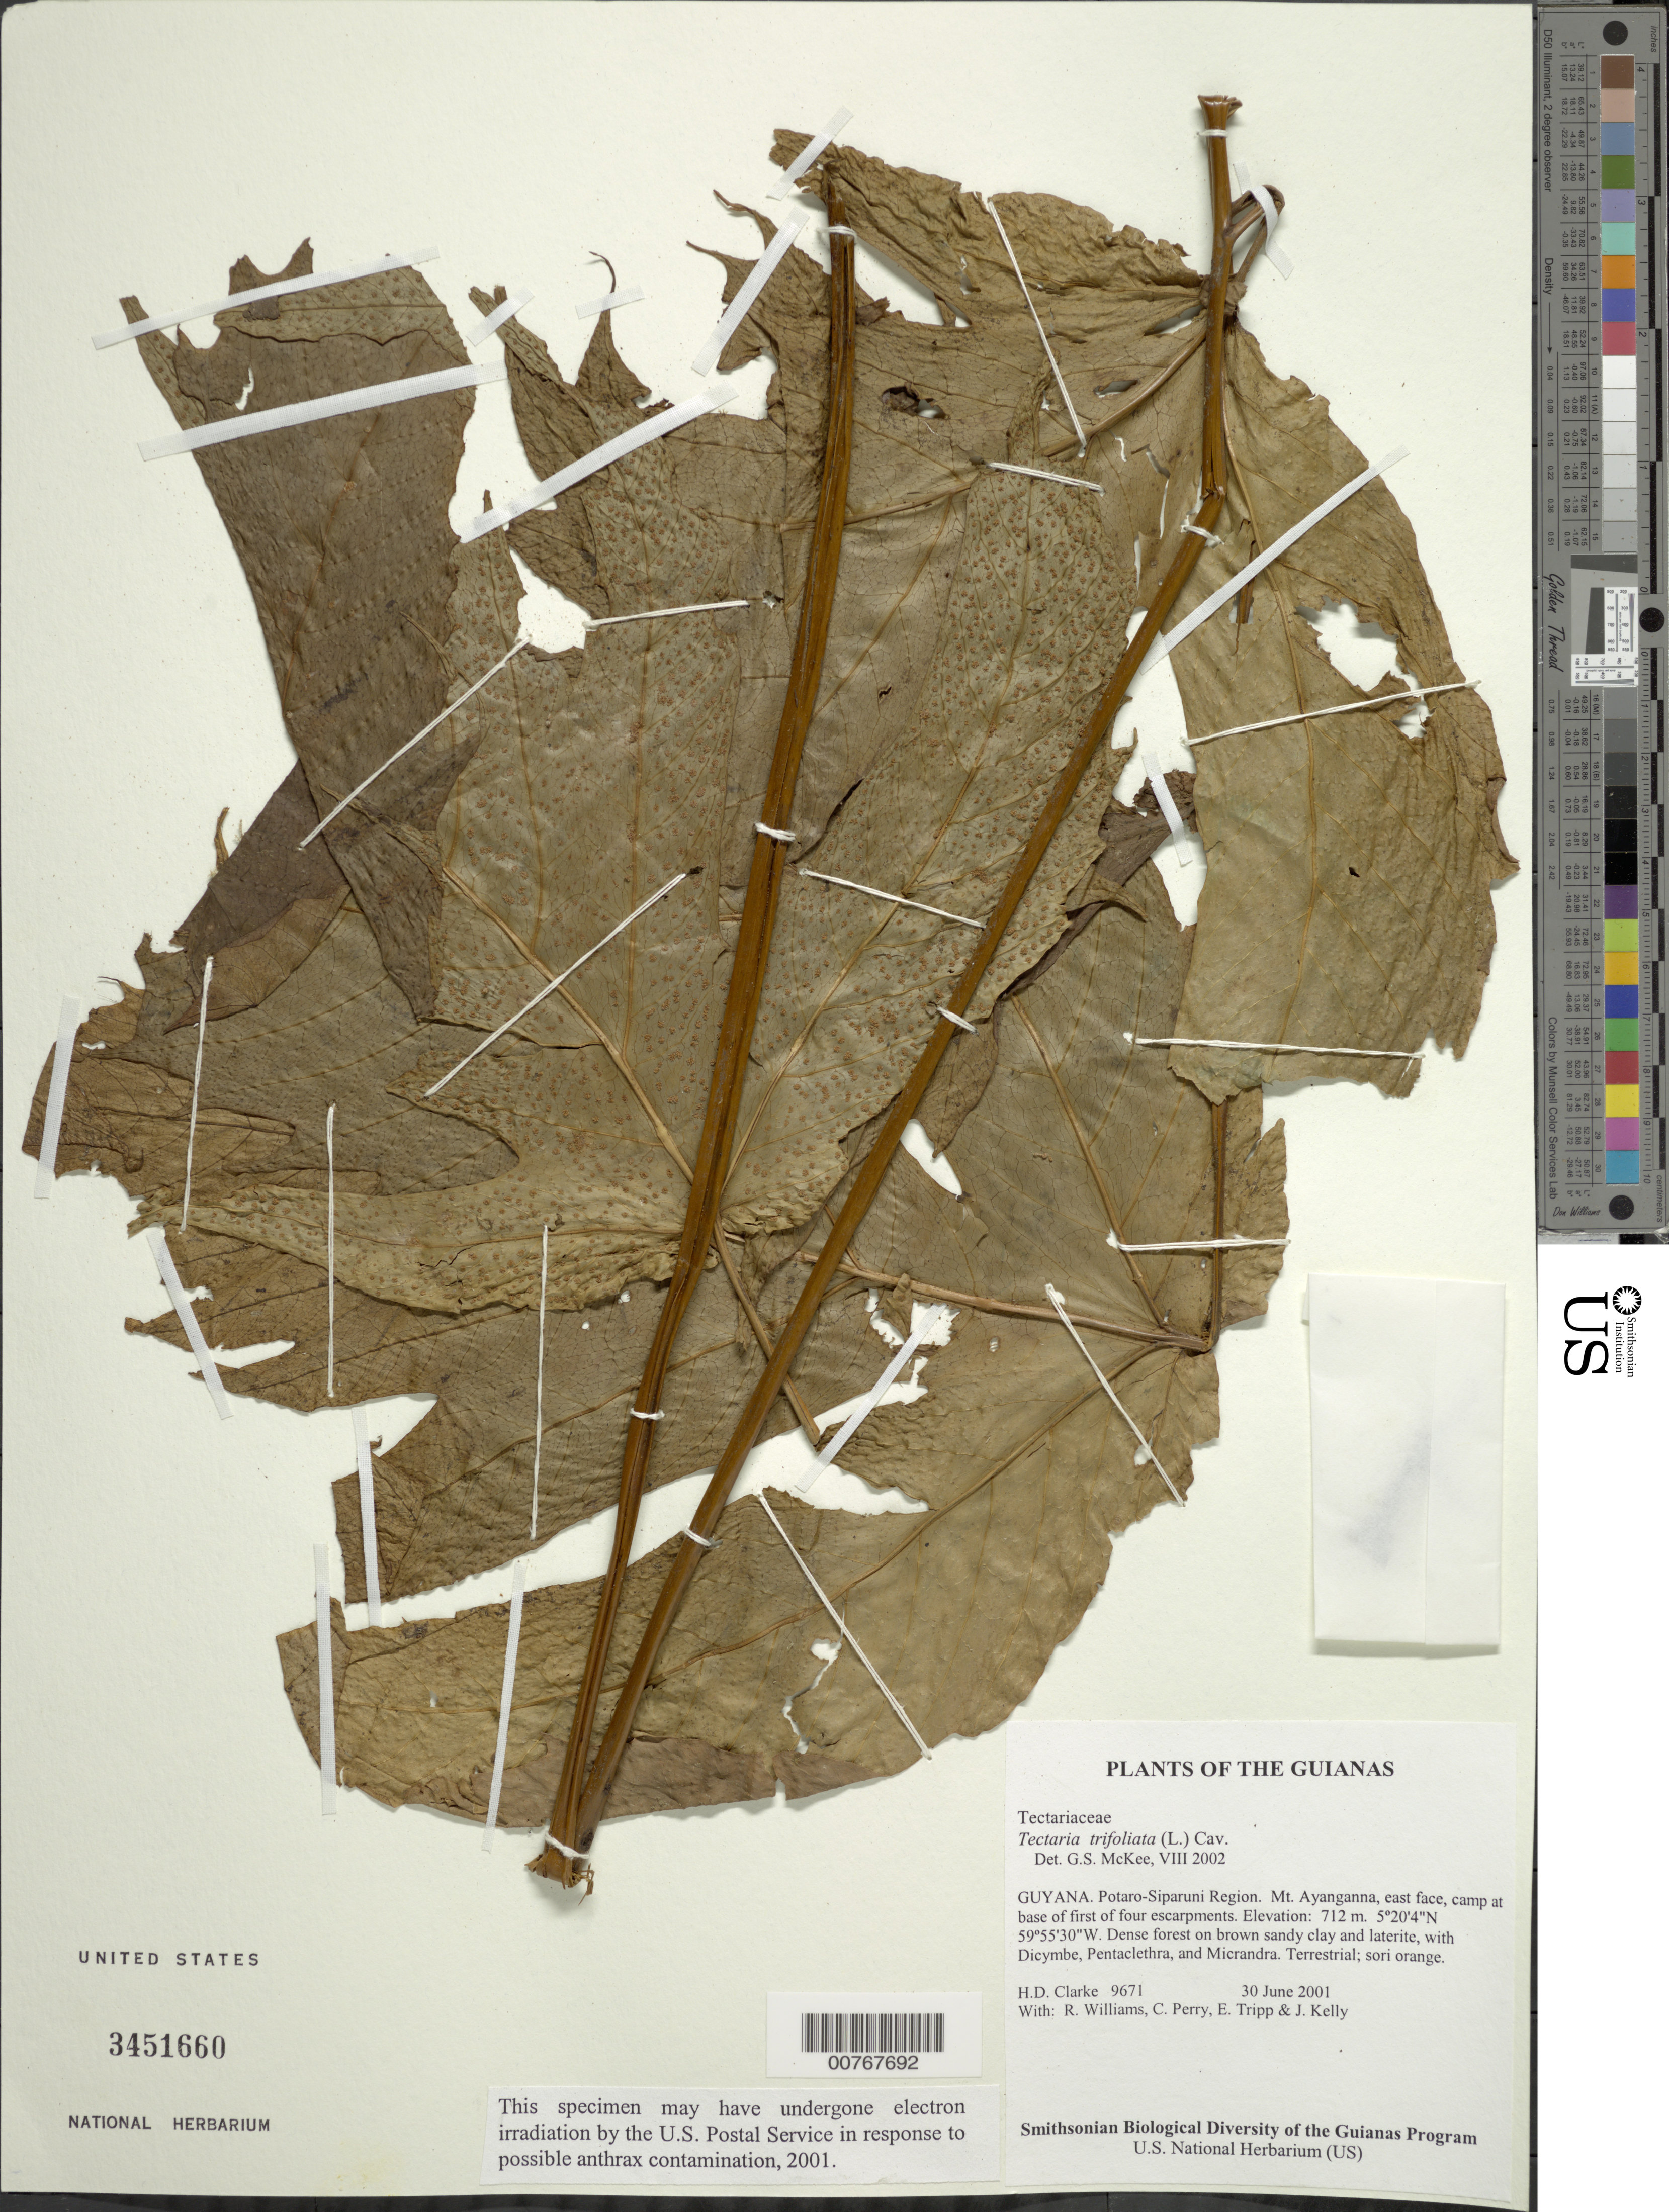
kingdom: Plantae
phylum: Tracheophyta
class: Polypodiopsida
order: Polypodiales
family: Tectariaceae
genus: Tectaria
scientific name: Tectaria trifoliata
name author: (L.) Cav.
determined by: McKee, G. S., (US), NMNH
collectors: H. D. Clarke, R. Williams, C. Perry, E. Tripp & J. Kelly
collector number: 9671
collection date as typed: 30 June 2001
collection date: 2001-06-30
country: Guyana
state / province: Potaro-Siparuni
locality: Mt. Ayanganna, east face, camp at base of first of four escarpments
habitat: Dense forest on brown sandy clay and laterite, with Dicymbe, Pentaclethra, and Micrandra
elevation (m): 712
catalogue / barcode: US 3451660